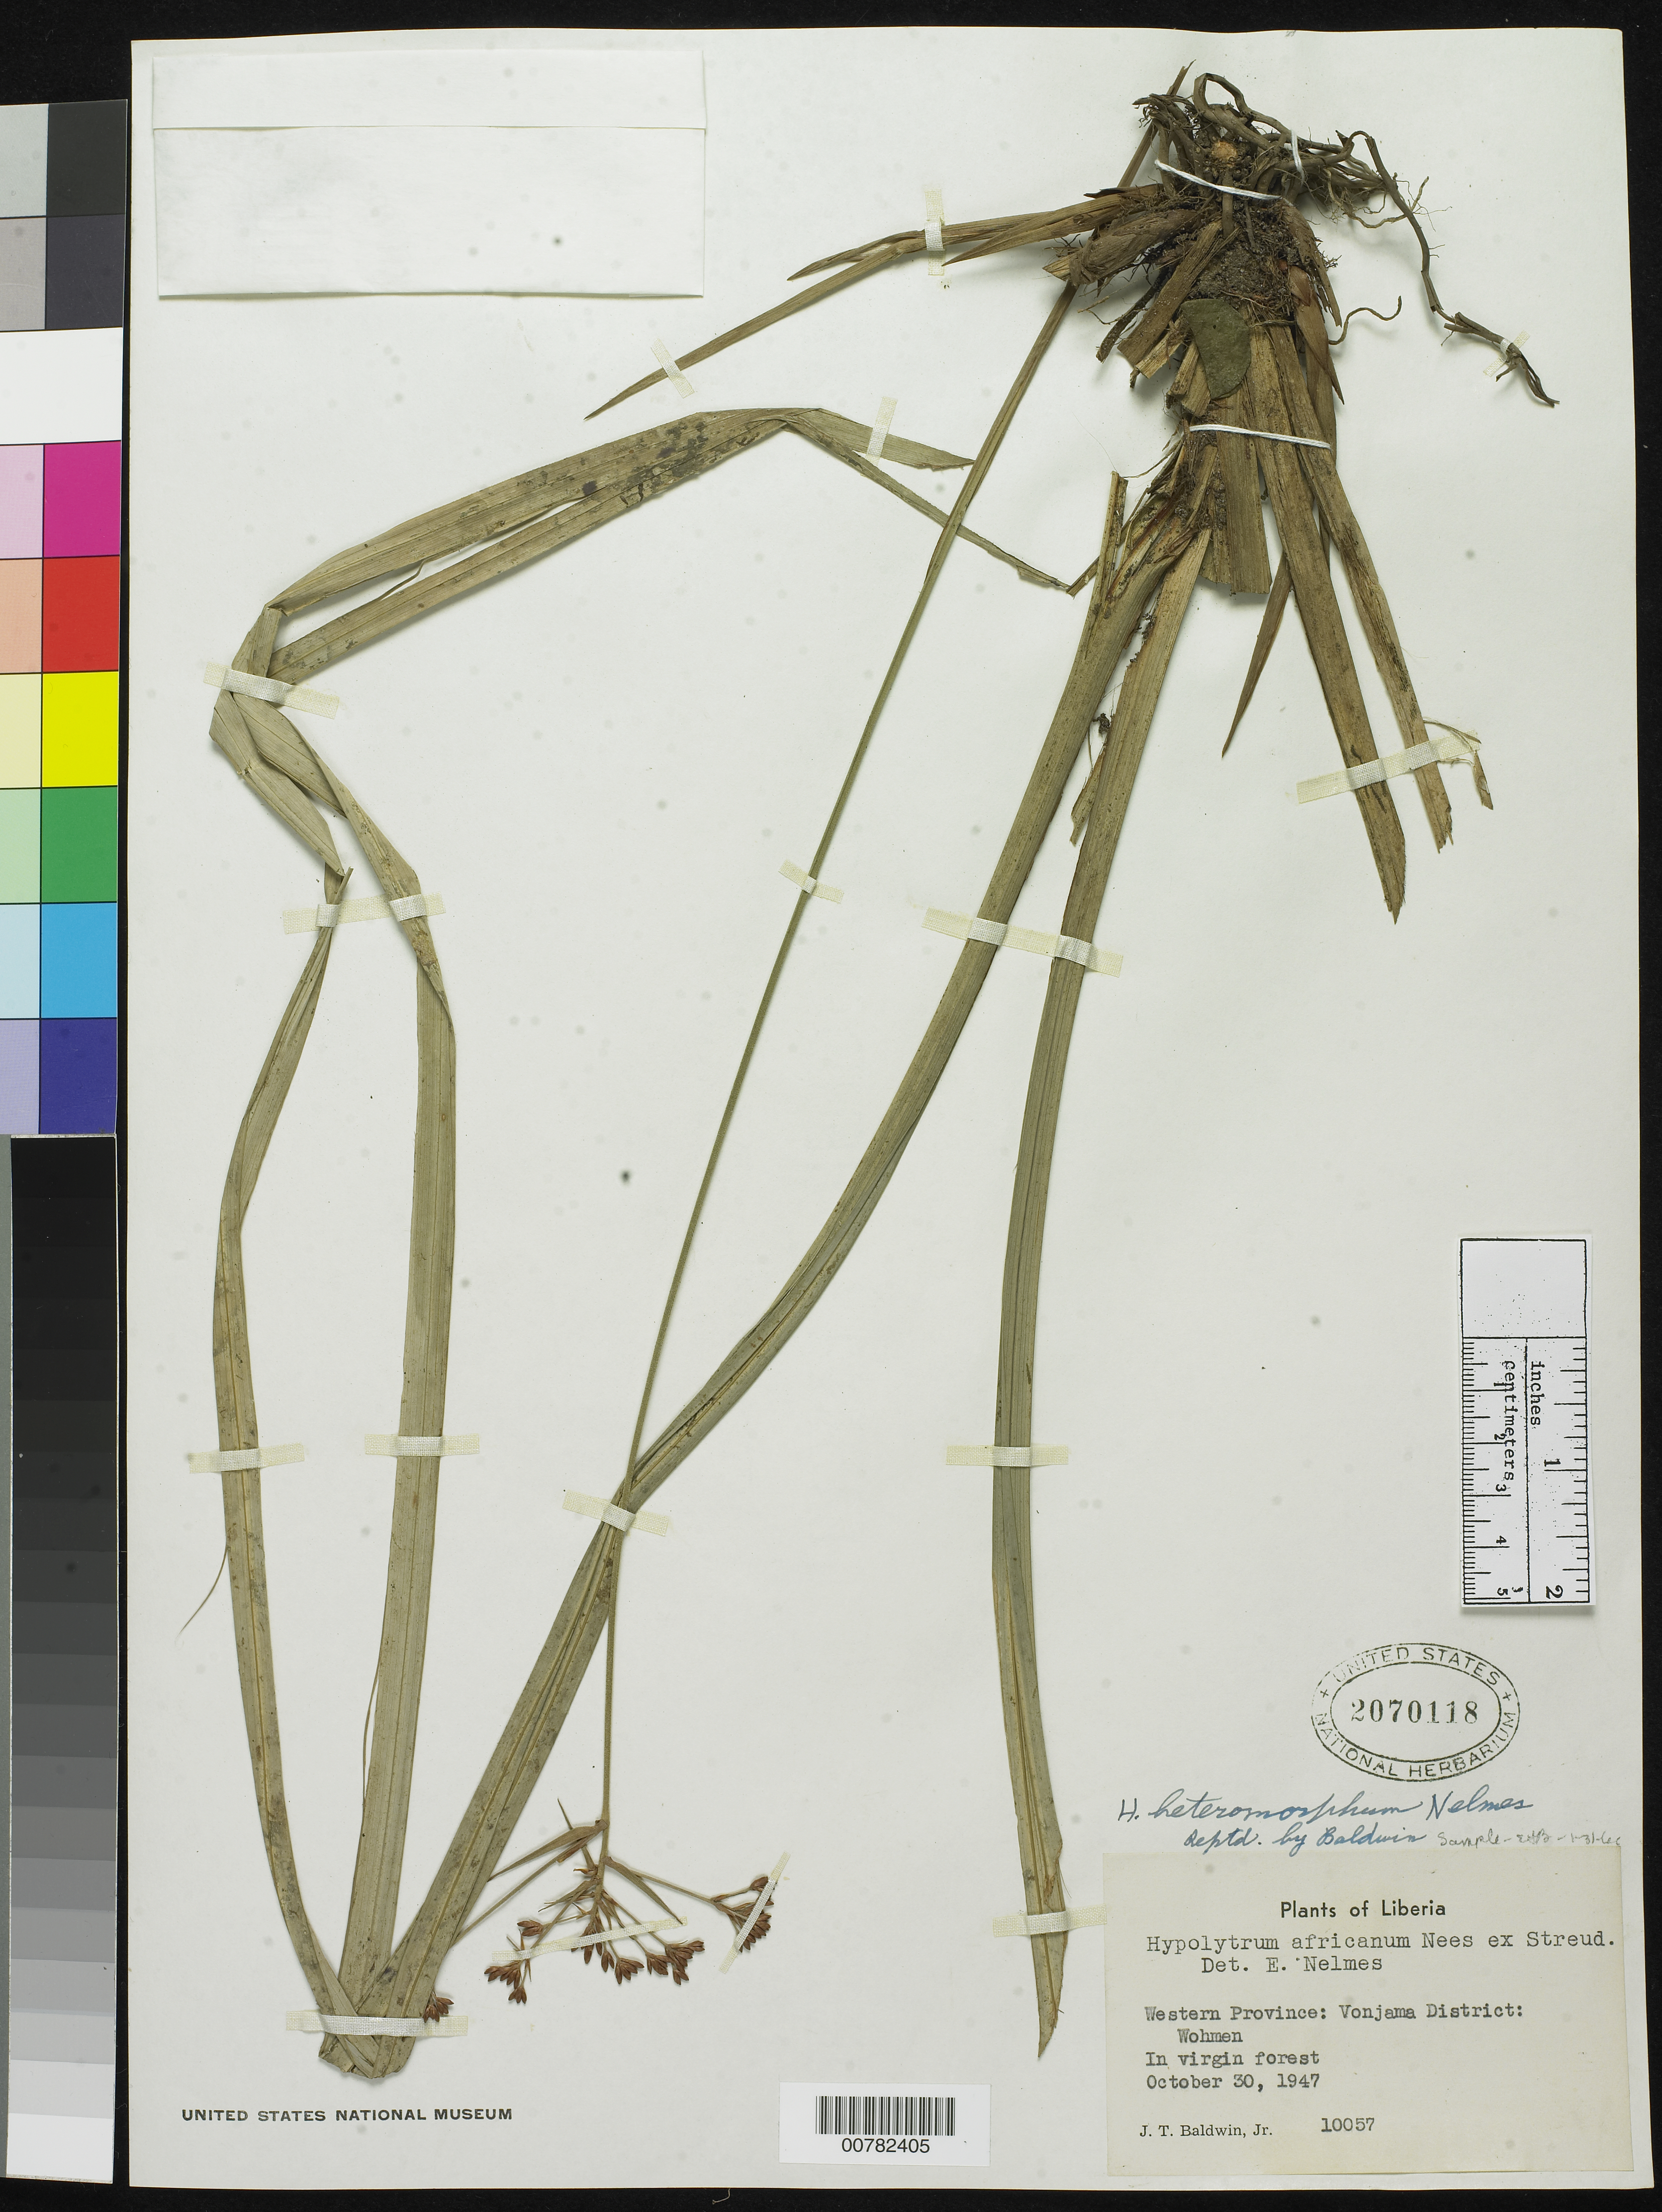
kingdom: Plantae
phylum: Tracheophyta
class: Liliopsida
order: Poales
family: Cyperaceae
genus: Hypolytrum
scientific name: Hypolytrum heteromorphum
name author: Nelmes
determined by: Baldwin, --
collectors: J. T. Baldwin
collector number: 10057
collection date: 1947-10-30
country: Liberia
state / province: Lofa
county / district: Vonjama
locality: In virgin forest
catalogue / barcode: US 2070118